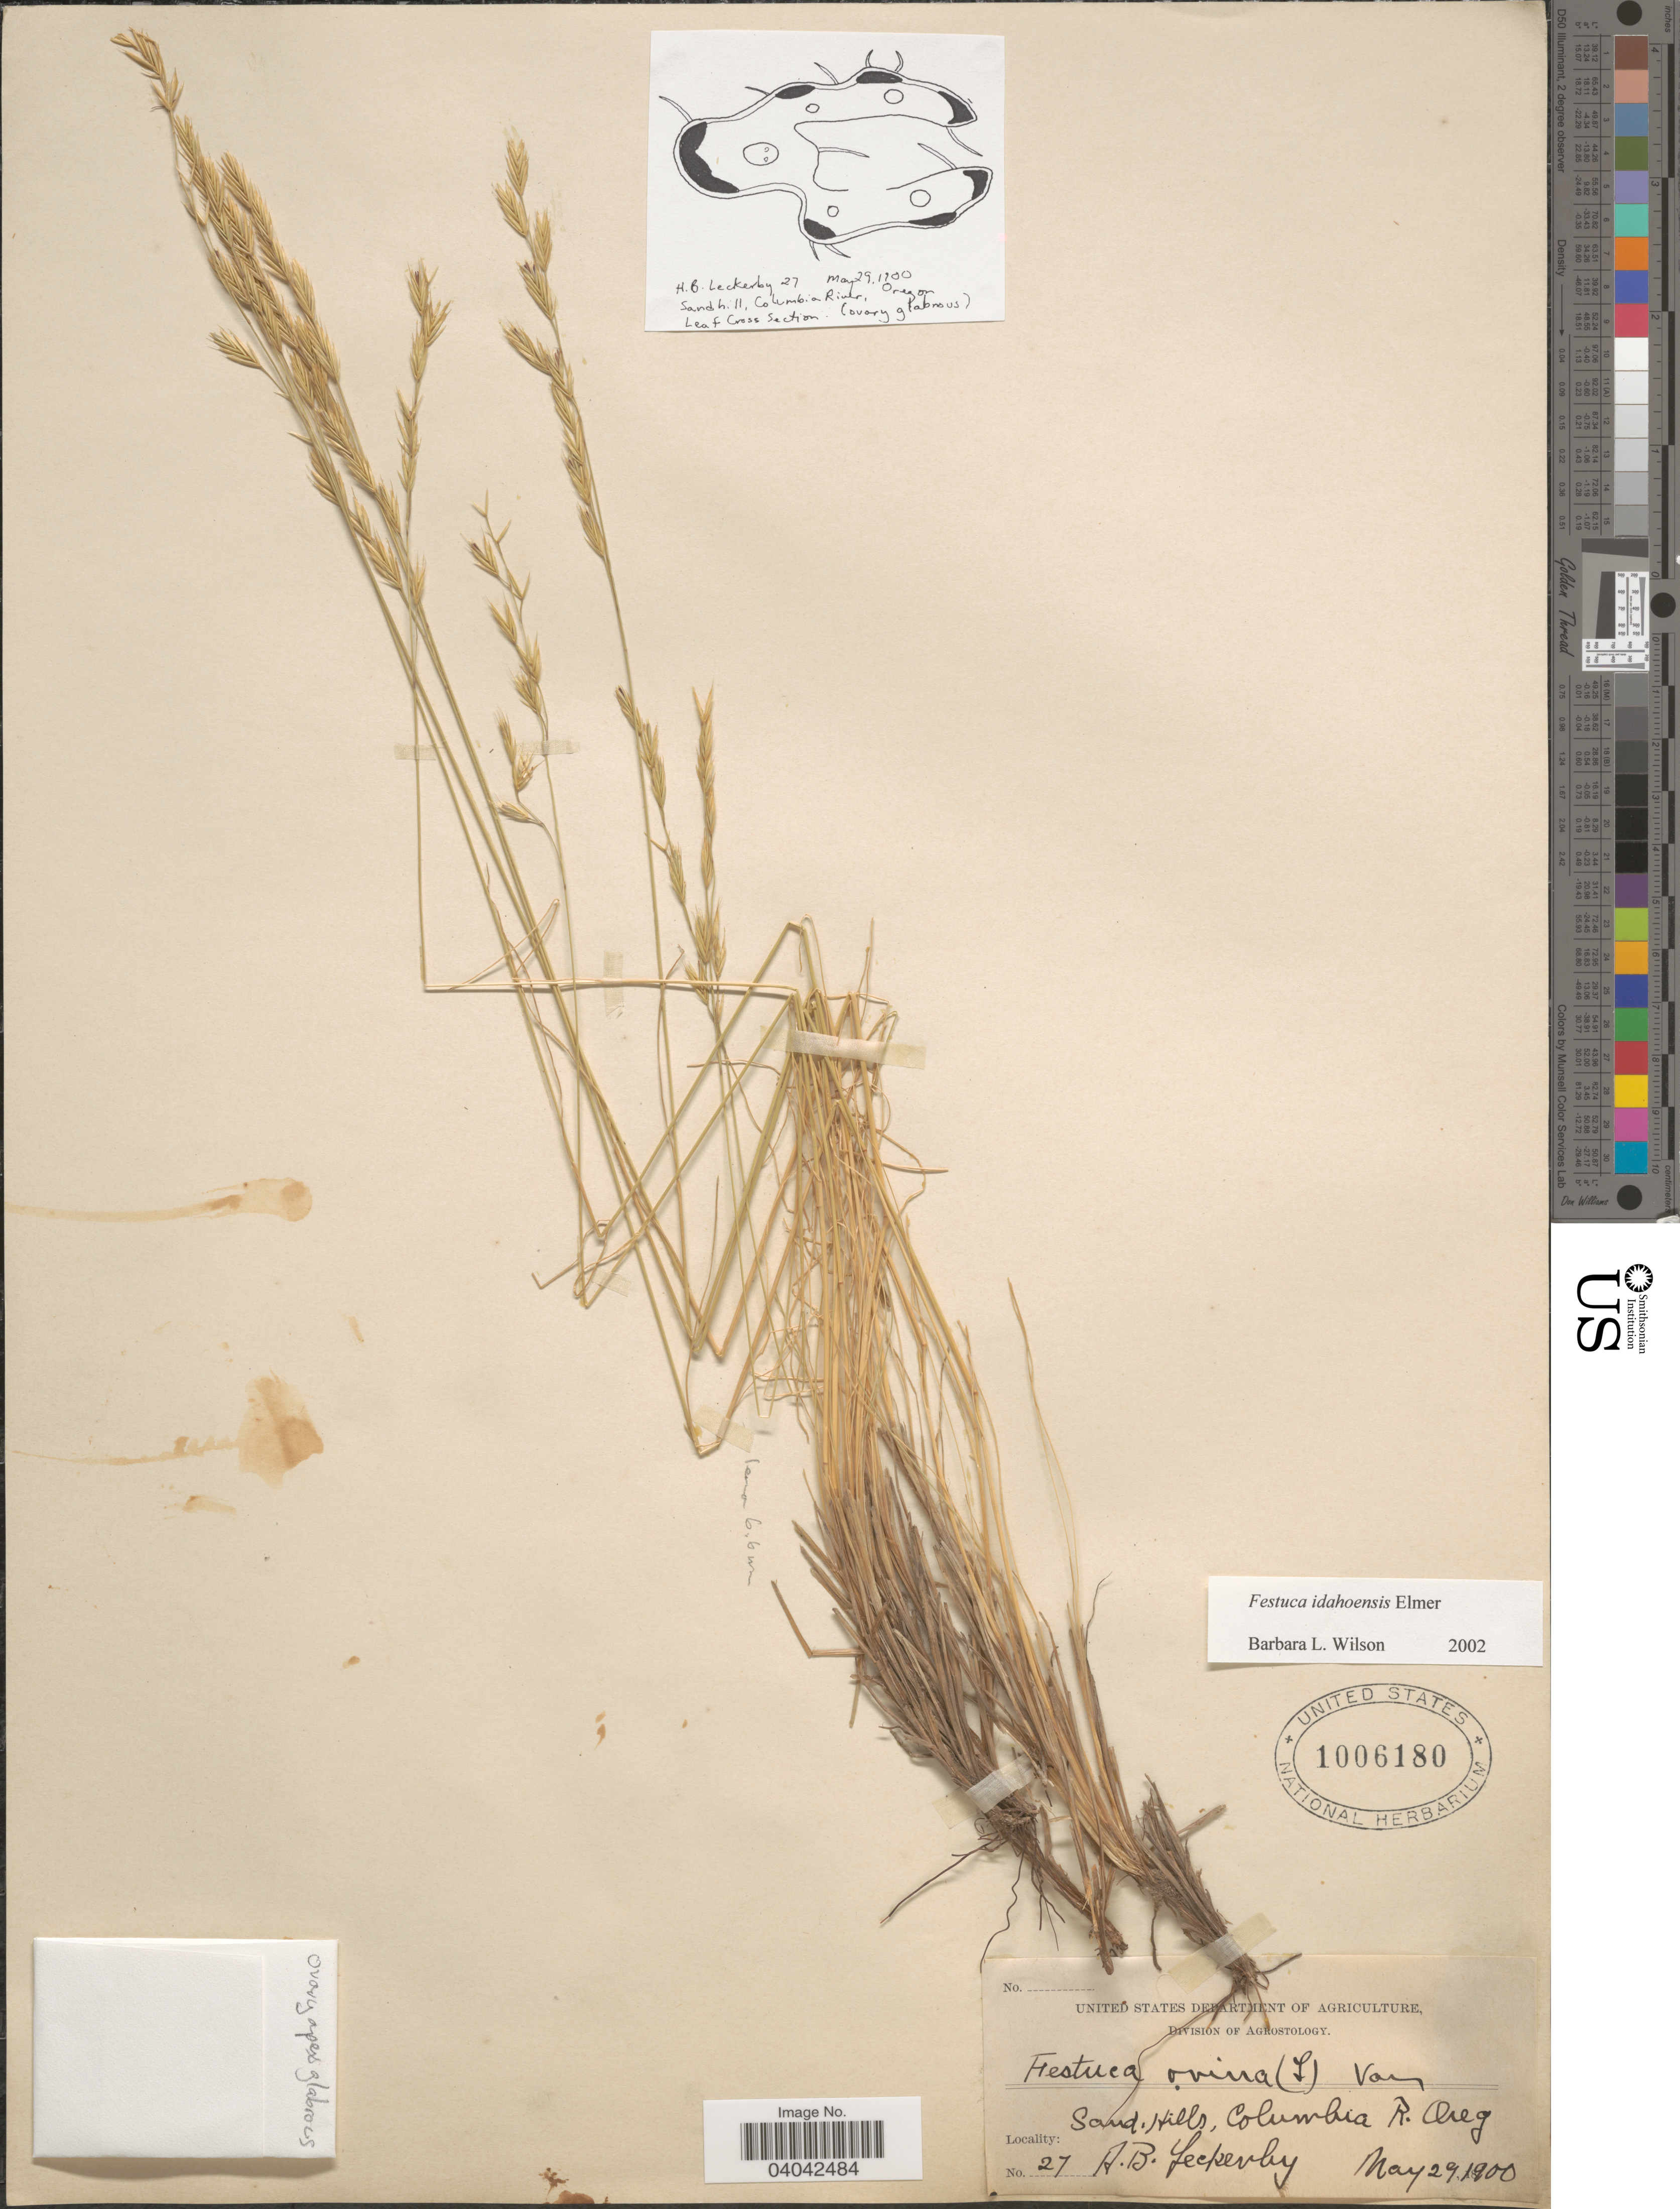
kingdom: Plantae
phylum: Tracheophyta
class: Liliopsida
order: Poales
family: Poaceae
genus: Festuca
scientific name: Festuca idahoensis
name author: Elmer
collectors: A. Leckenby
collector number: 27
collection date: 1900-05-29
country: United States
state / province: Oregon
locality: Sand Hills, Columbia River.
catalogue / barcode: US 1006180